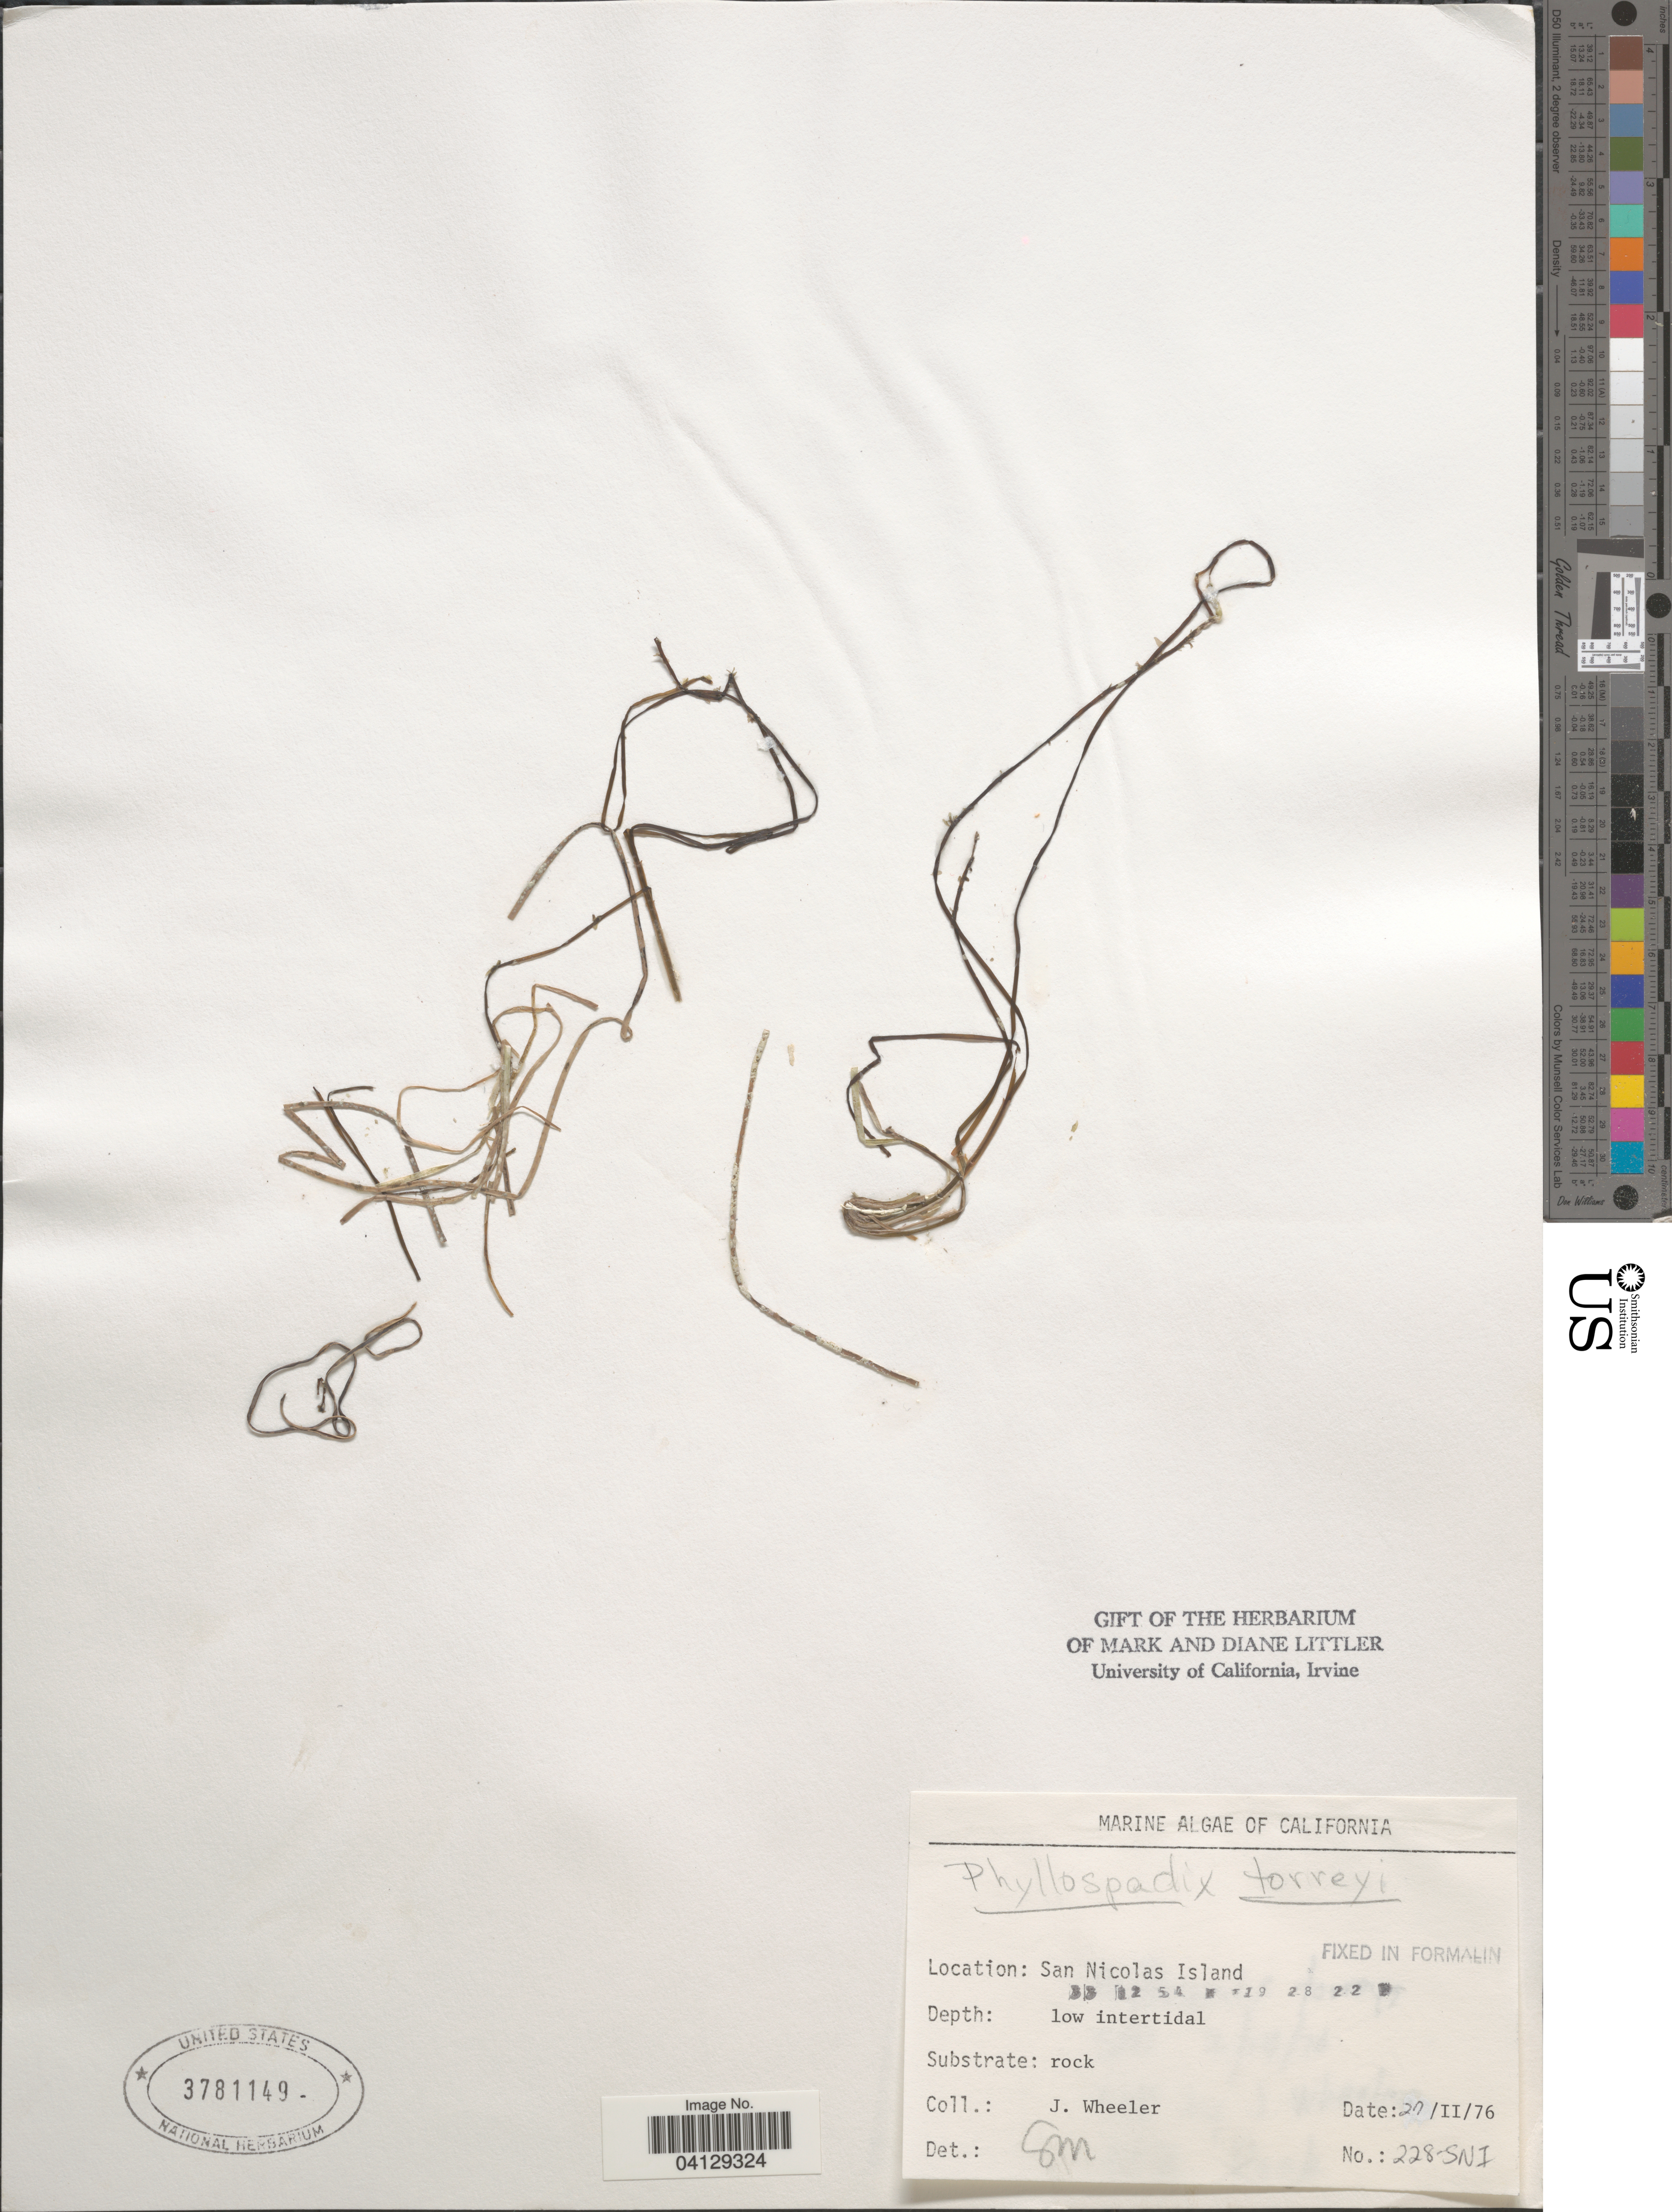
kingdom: Plantae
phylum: Tracheophyta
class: Liliopsida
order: Alismatales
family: Zosteraceae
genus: Phyllospadix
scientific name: Phyllospadix torreyi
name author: S. Watson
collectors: J. Wheeler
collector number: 228-SNI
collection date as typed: Transcribed d/m/y: 20/2/76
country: United States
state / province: California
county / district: Ventura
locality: San Nicolas Island.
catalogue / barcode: US 3781149